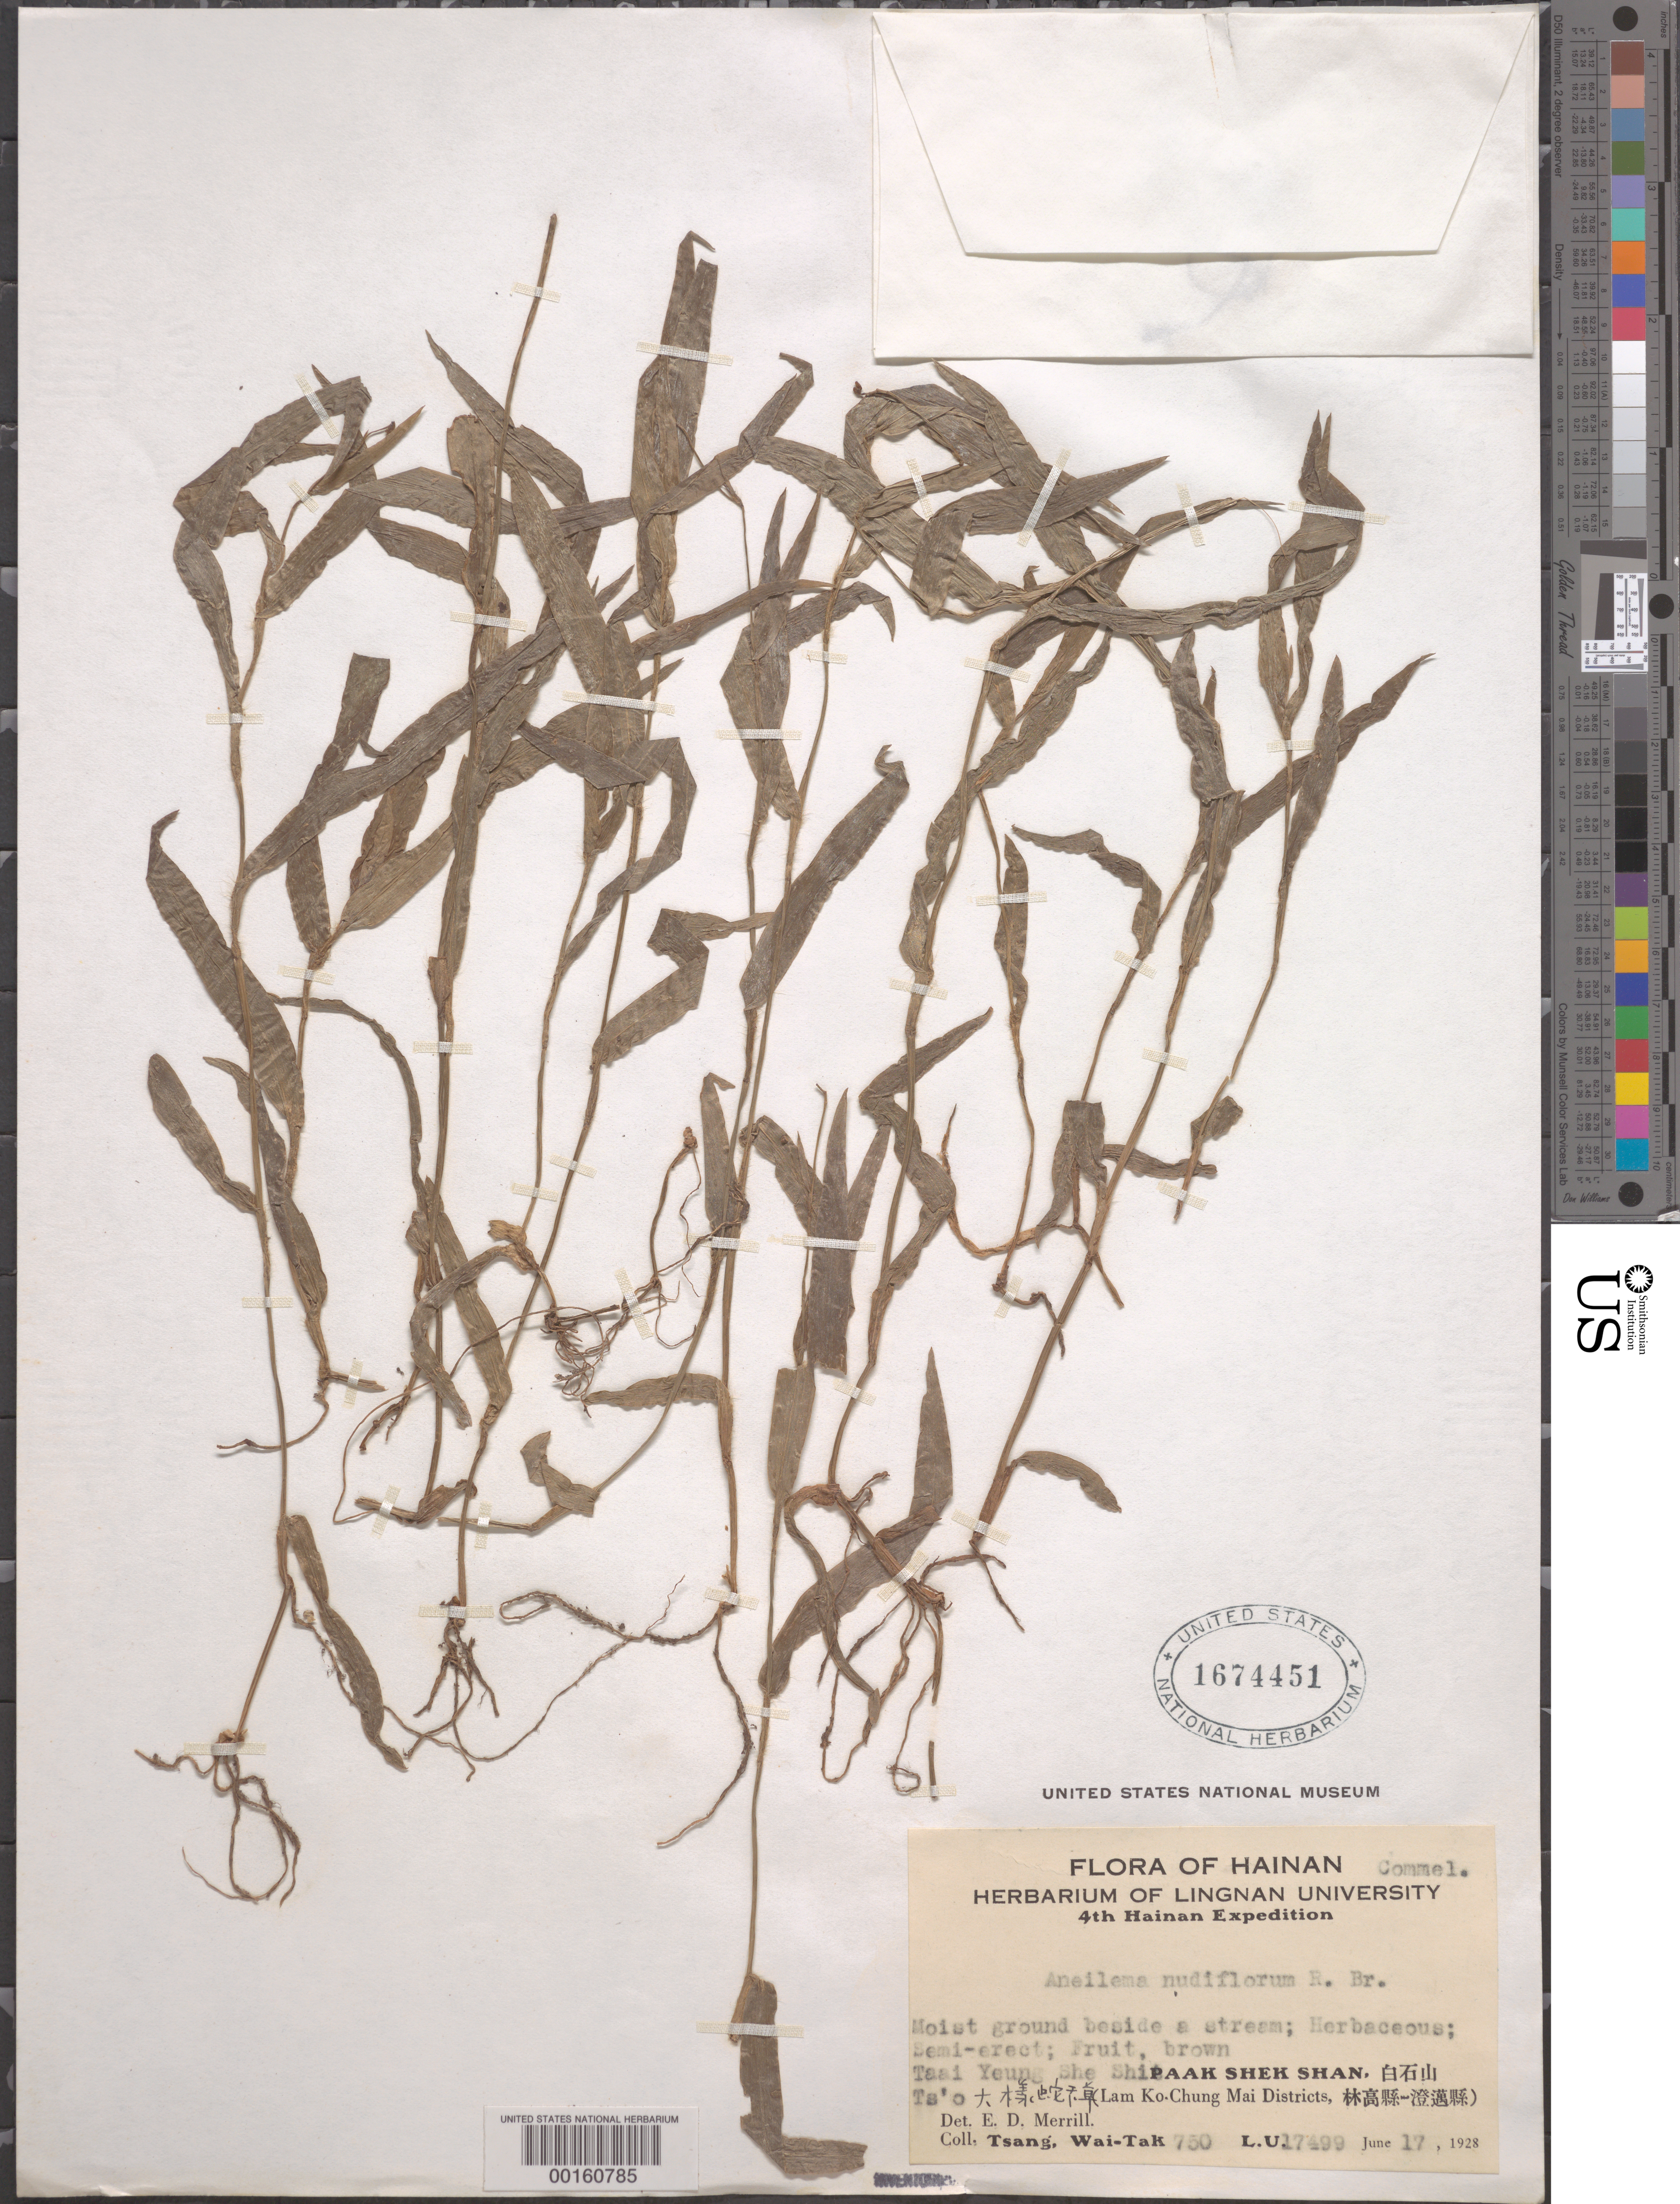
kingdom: Plantae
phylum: Tracheophyta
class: Liliopsida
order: Commelinales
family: Commelinaceae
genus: Murdannia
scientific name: Murdannia nudiflora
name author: (L.) Brenan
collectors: W. T. Tsang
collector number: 750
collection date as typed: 17 Jun 1928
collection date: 1928-06-17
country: China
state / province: Hainan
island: Hainan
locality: Hainan; taai yeung she shi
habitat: Moist stream bank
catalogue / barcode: US 1674451